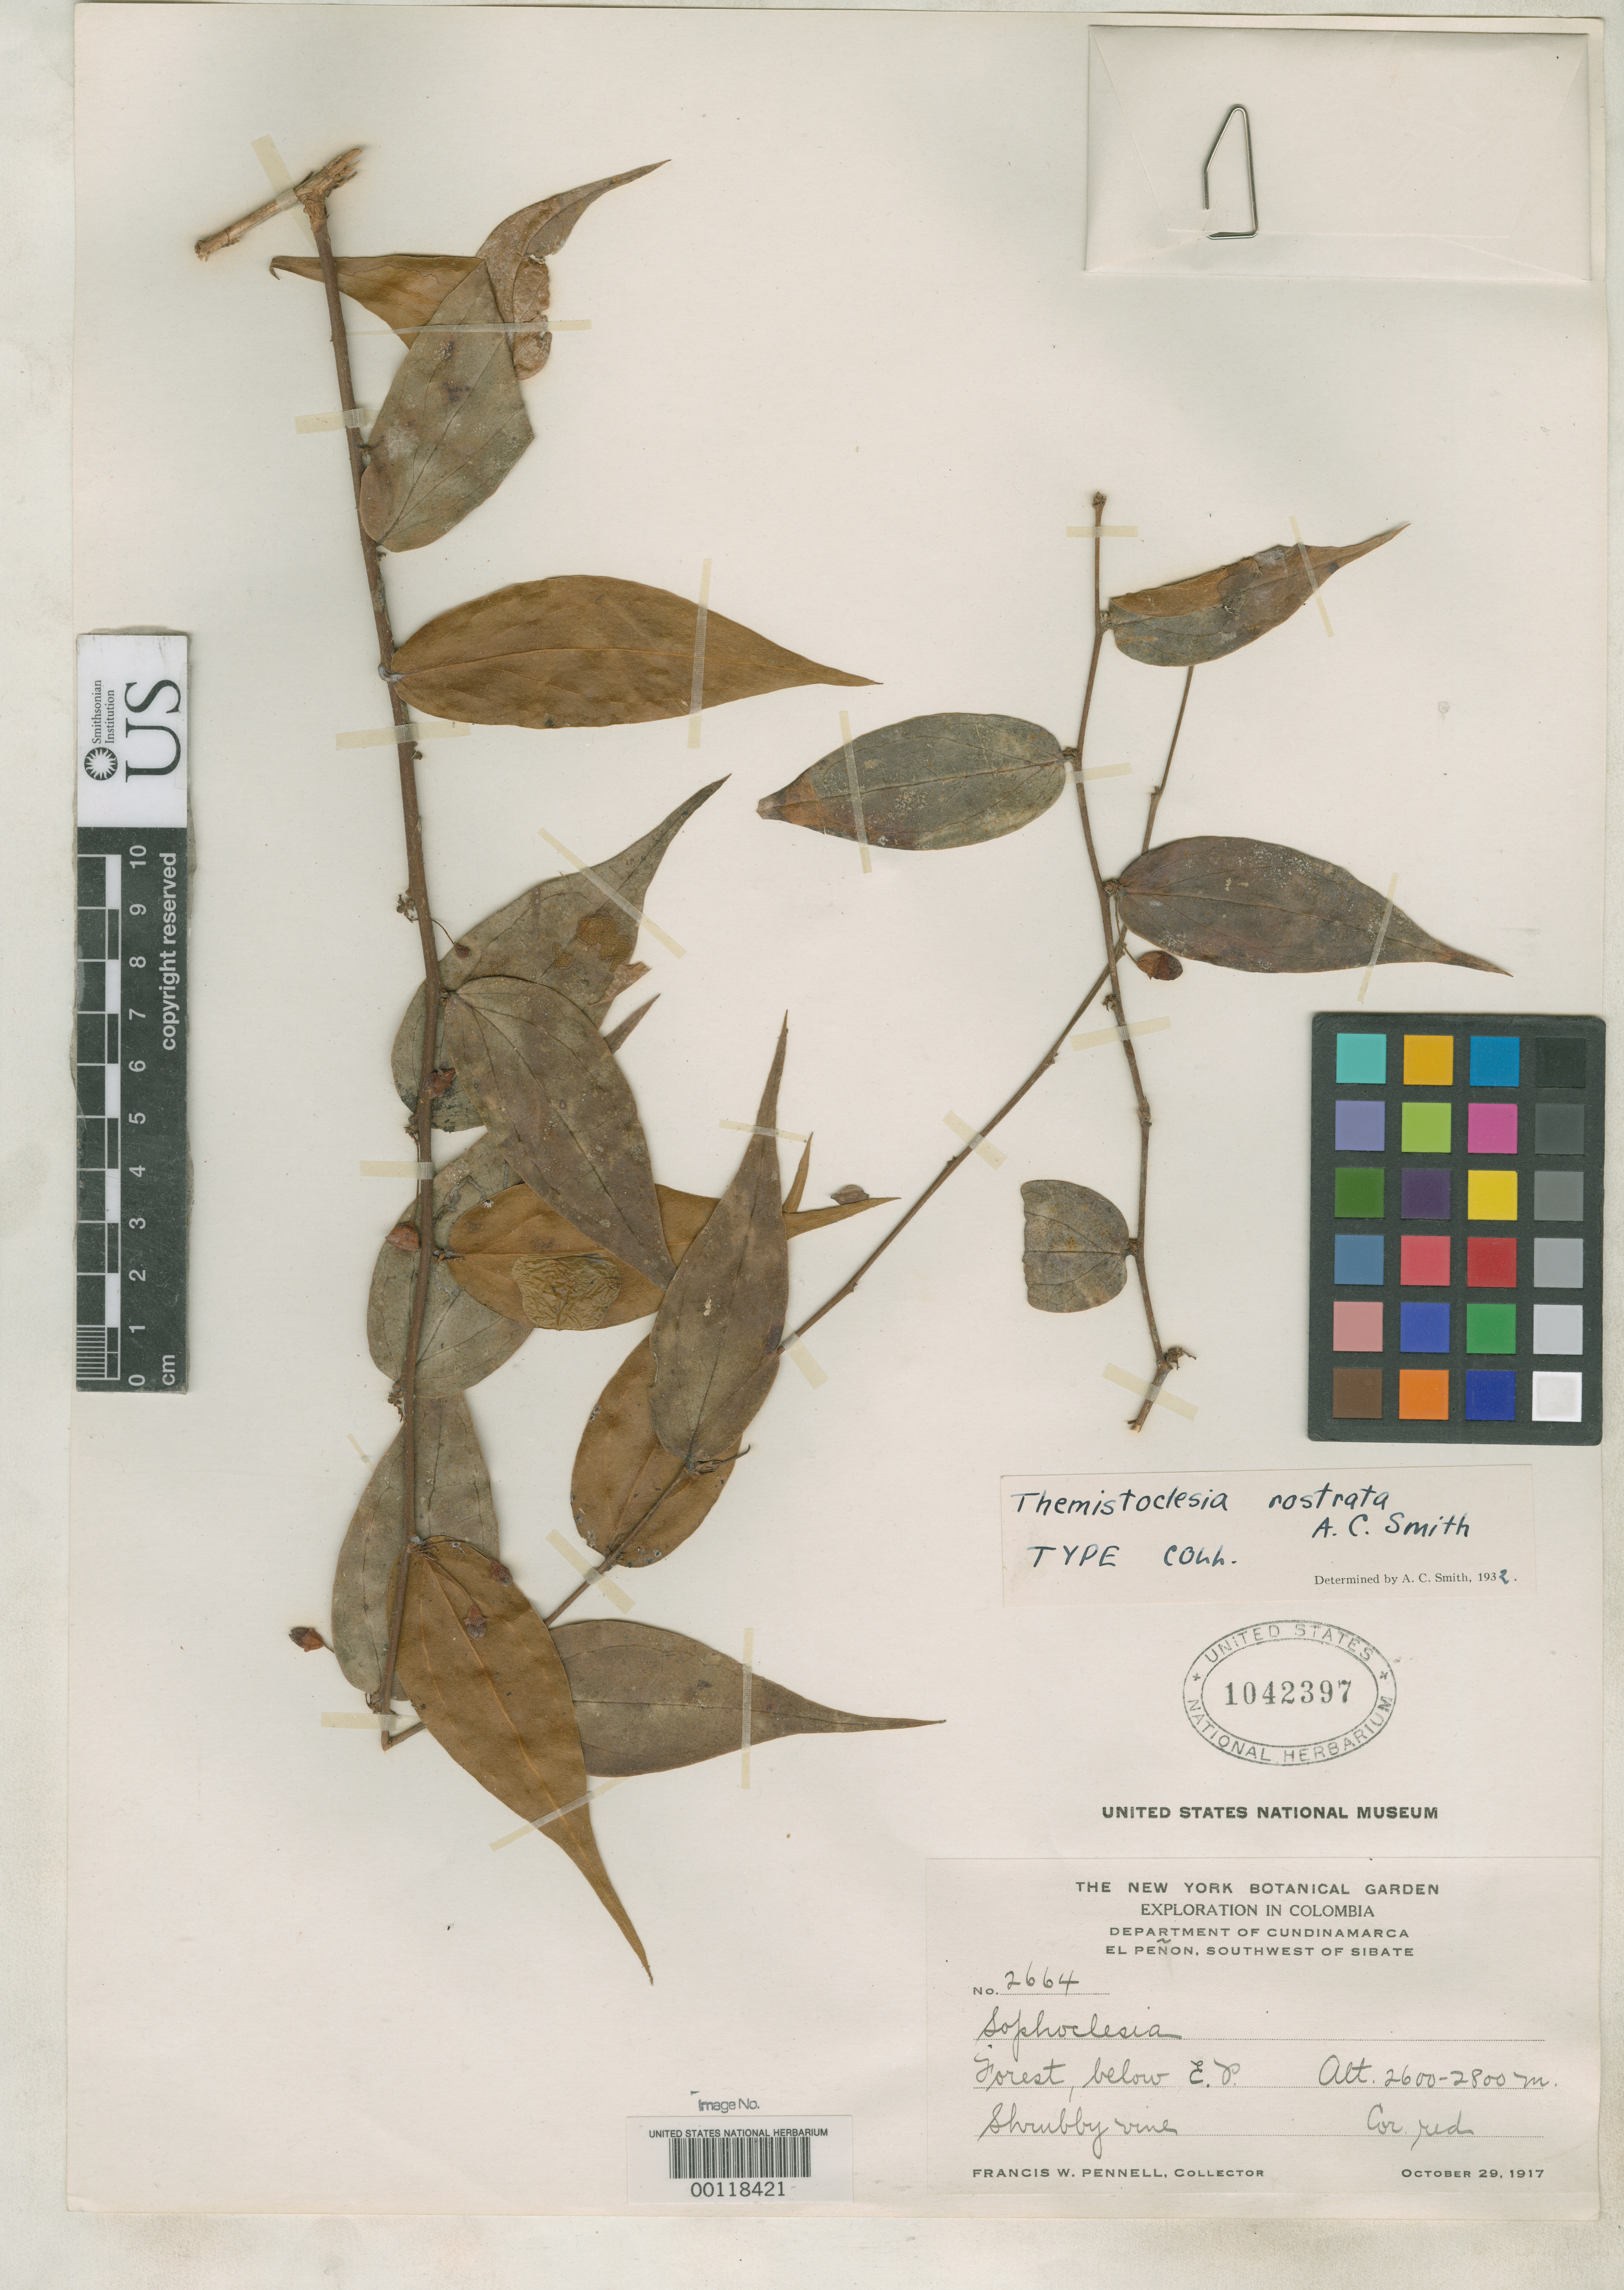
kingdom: Plantae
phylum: Tracheophyta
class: Magnoliopsida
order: Ericales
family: Ericaceae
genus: Themistoclesia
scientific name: Themistoclesia rostrata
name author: A.C. Sm.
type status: Isotype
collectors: F. W. Pennell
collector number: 2664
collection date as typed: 29 Oct 1917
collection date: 1917-10-29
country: Colombia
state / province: Cundinamarca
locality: Below El Penon, SW of Sibate.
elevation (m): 2600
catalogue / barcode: US 1042397